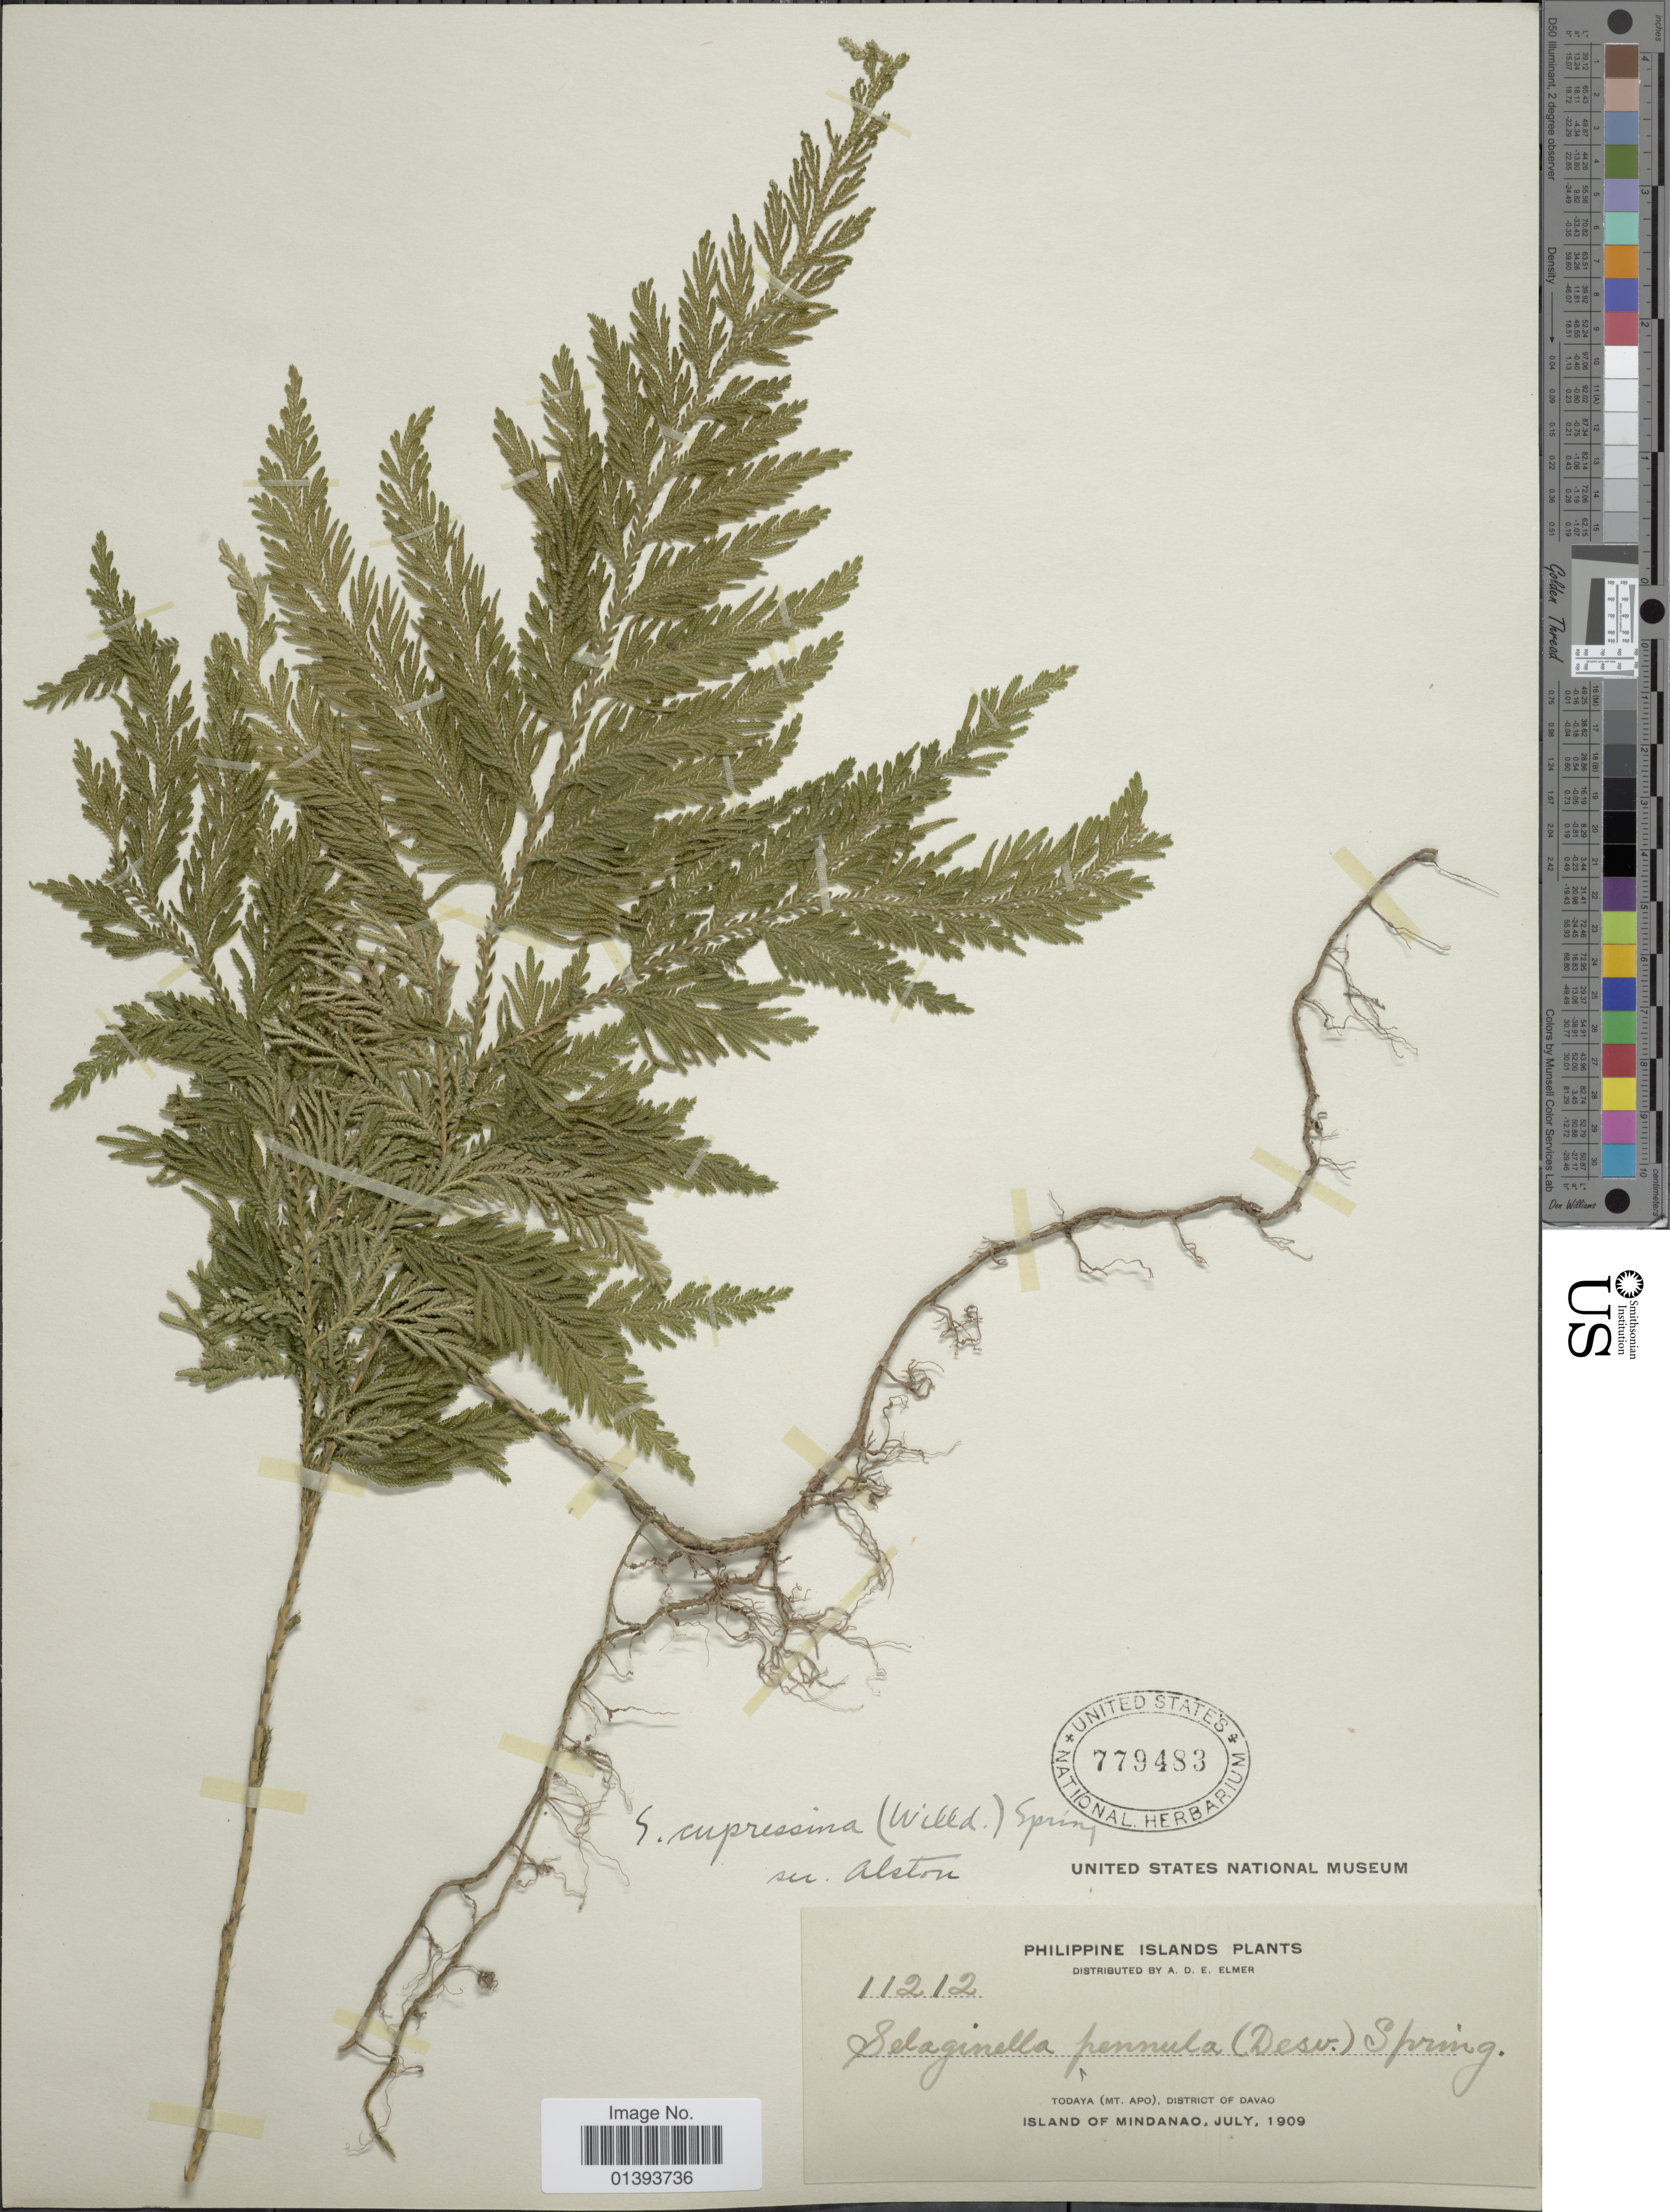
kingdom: Plantae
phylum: Tracheophyta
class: Lycopodiopsida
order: Selaginellales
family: Selaginellaceae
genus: Selaginella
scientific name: Selaginella cupressina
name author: (Willd.) Spring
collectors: A. D. E. Elmer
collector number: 11212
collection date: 1909-07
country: Philippines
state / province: Davao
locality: Todaya (Mt. Apo), district of Davao, Island of Mindanao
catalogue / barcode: US 779483